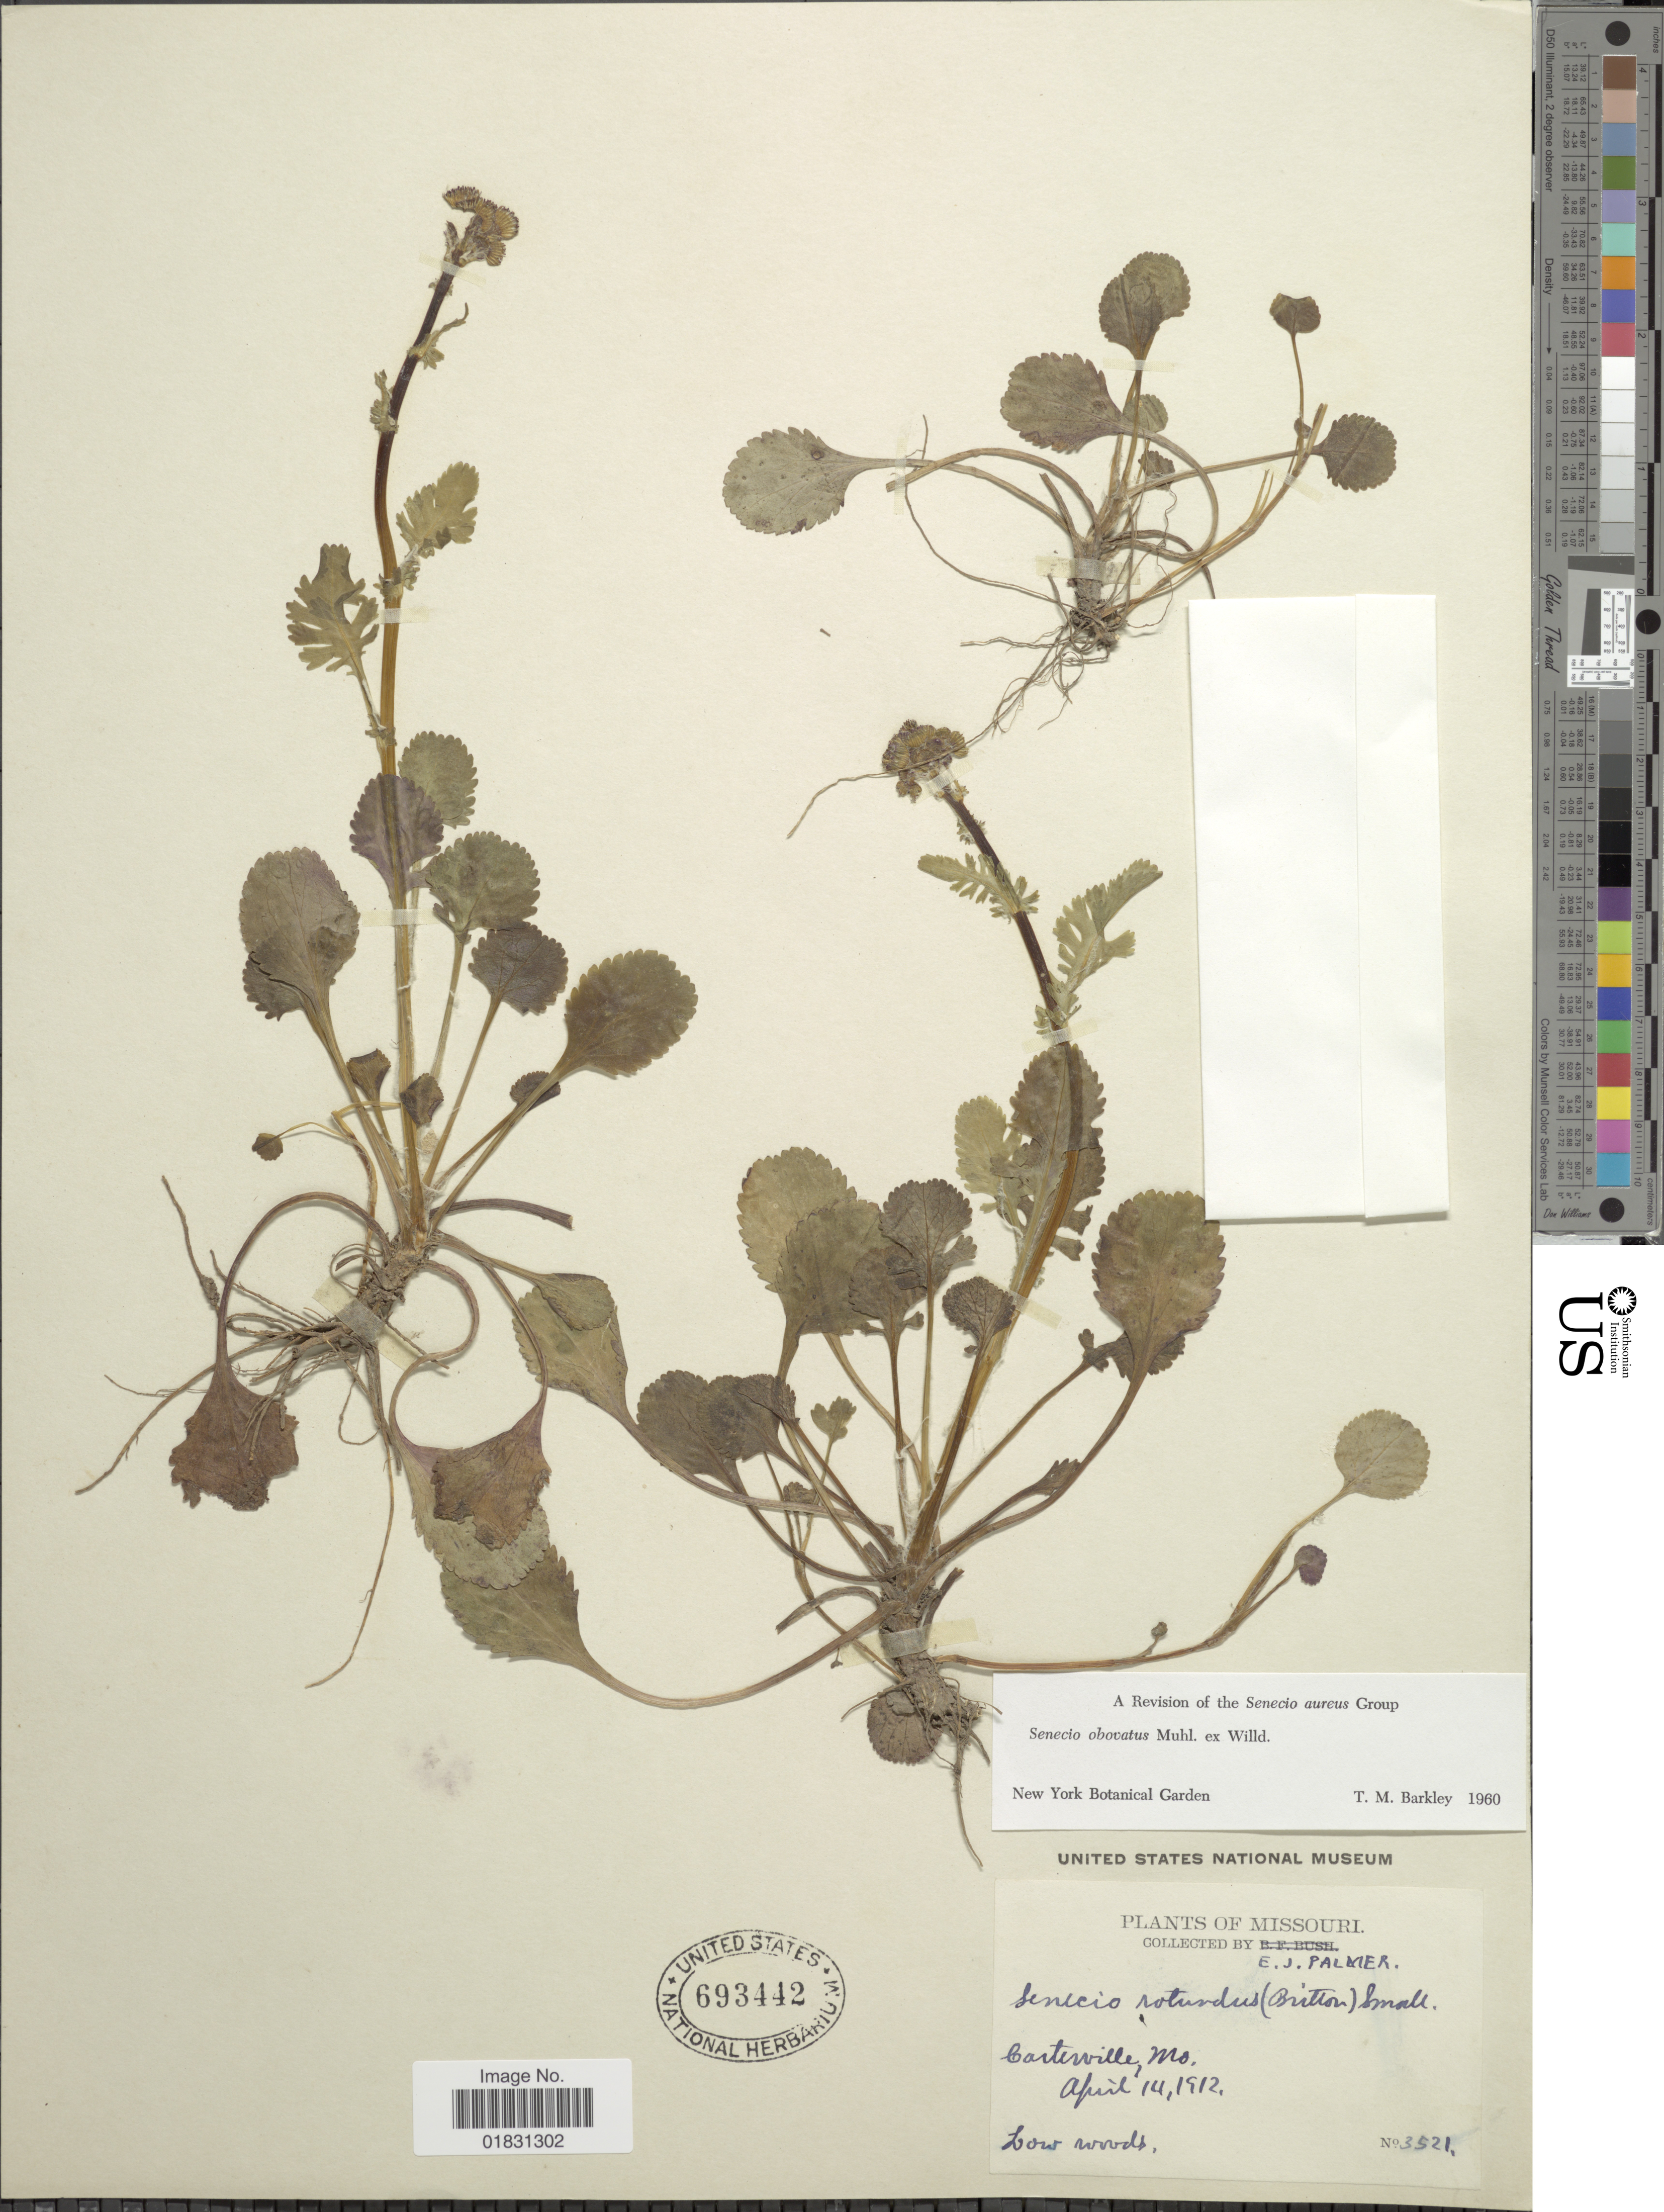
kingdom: Plantae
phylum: Tracheophyta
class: Magnoliopsida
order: Asterales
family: Asteraceae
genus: Packera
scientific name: Packera obovata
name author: (Muhl. ex Willd.) W.A. Weber & Á. Löve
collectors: E. J. Palmer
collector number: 3521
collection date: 1912-04-14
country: United States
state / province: Missouri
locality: Carterville, Mo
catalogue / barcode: US 693442